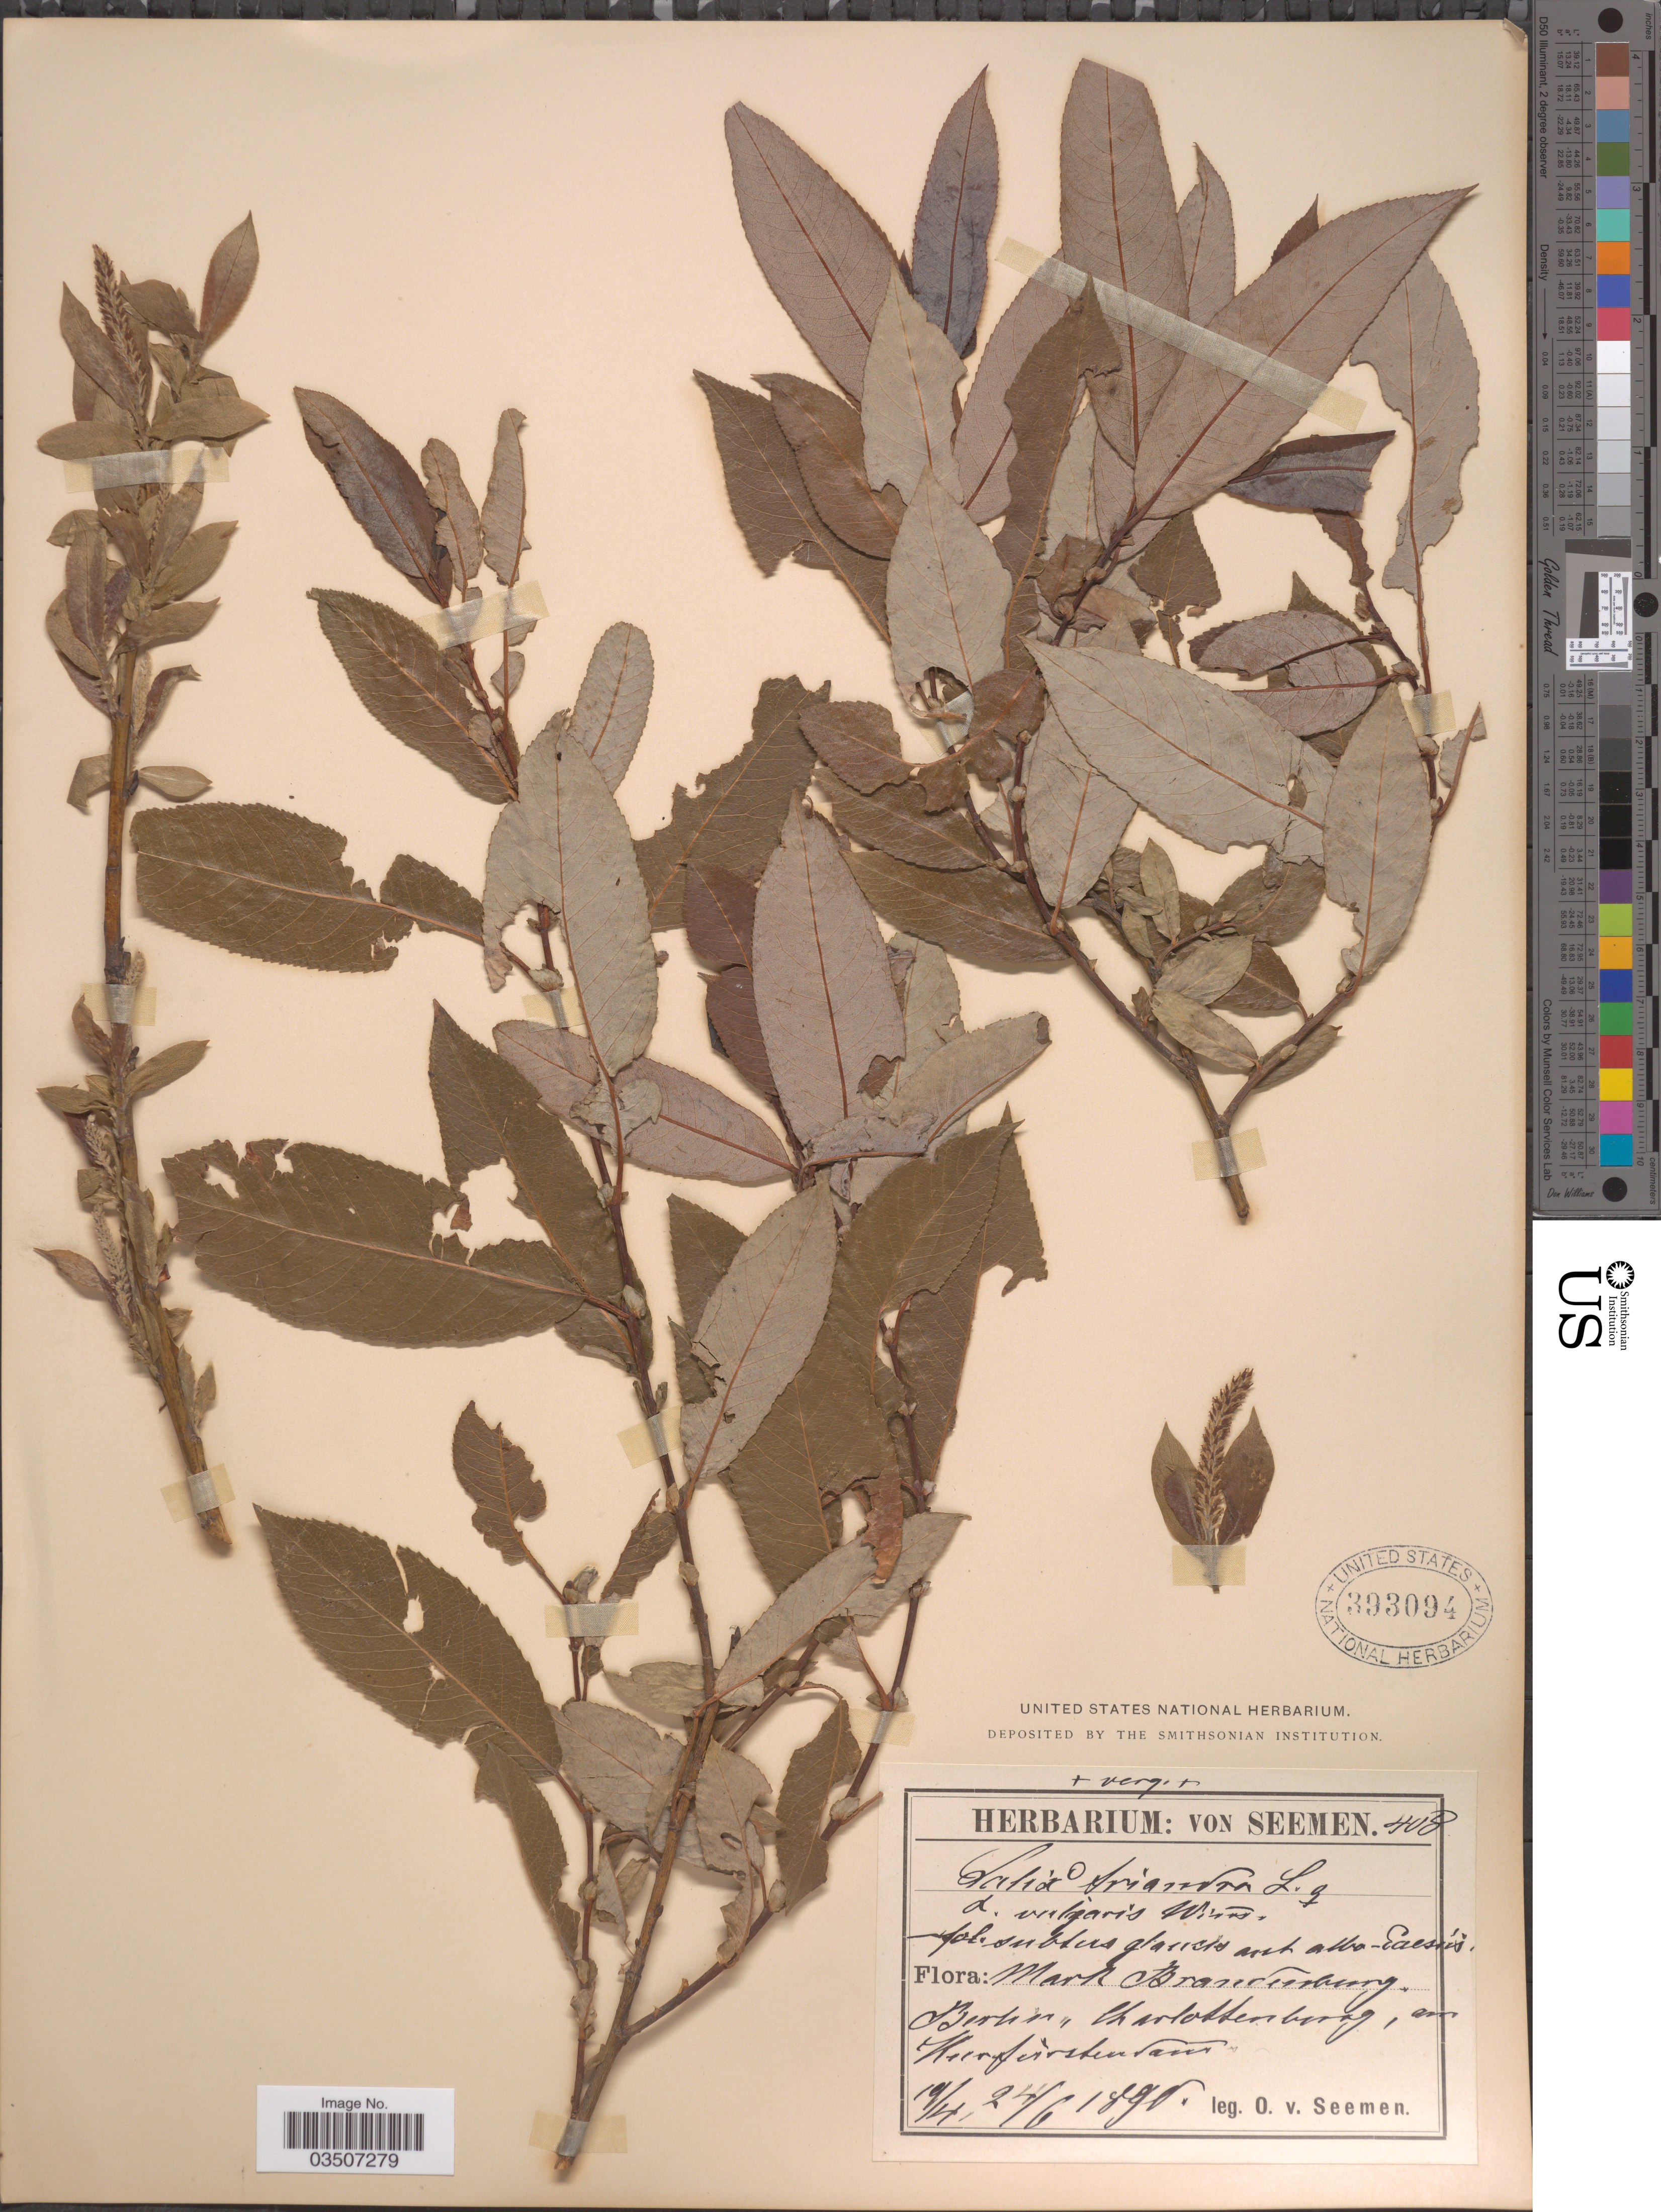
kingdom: Plantae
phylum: Tracheophyta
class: Magnoliopsida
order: Malpighiales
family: Salicaceae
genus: Salix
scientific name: Salix triandra var. vulgaris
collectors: K. O. von Seemen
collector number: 408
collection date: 1896-04-19/1896-06-24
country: Germany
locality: Mark Brandenburg. Berlin, Charlottenburg, am Kurfurstendamm.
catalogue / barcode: US 393094